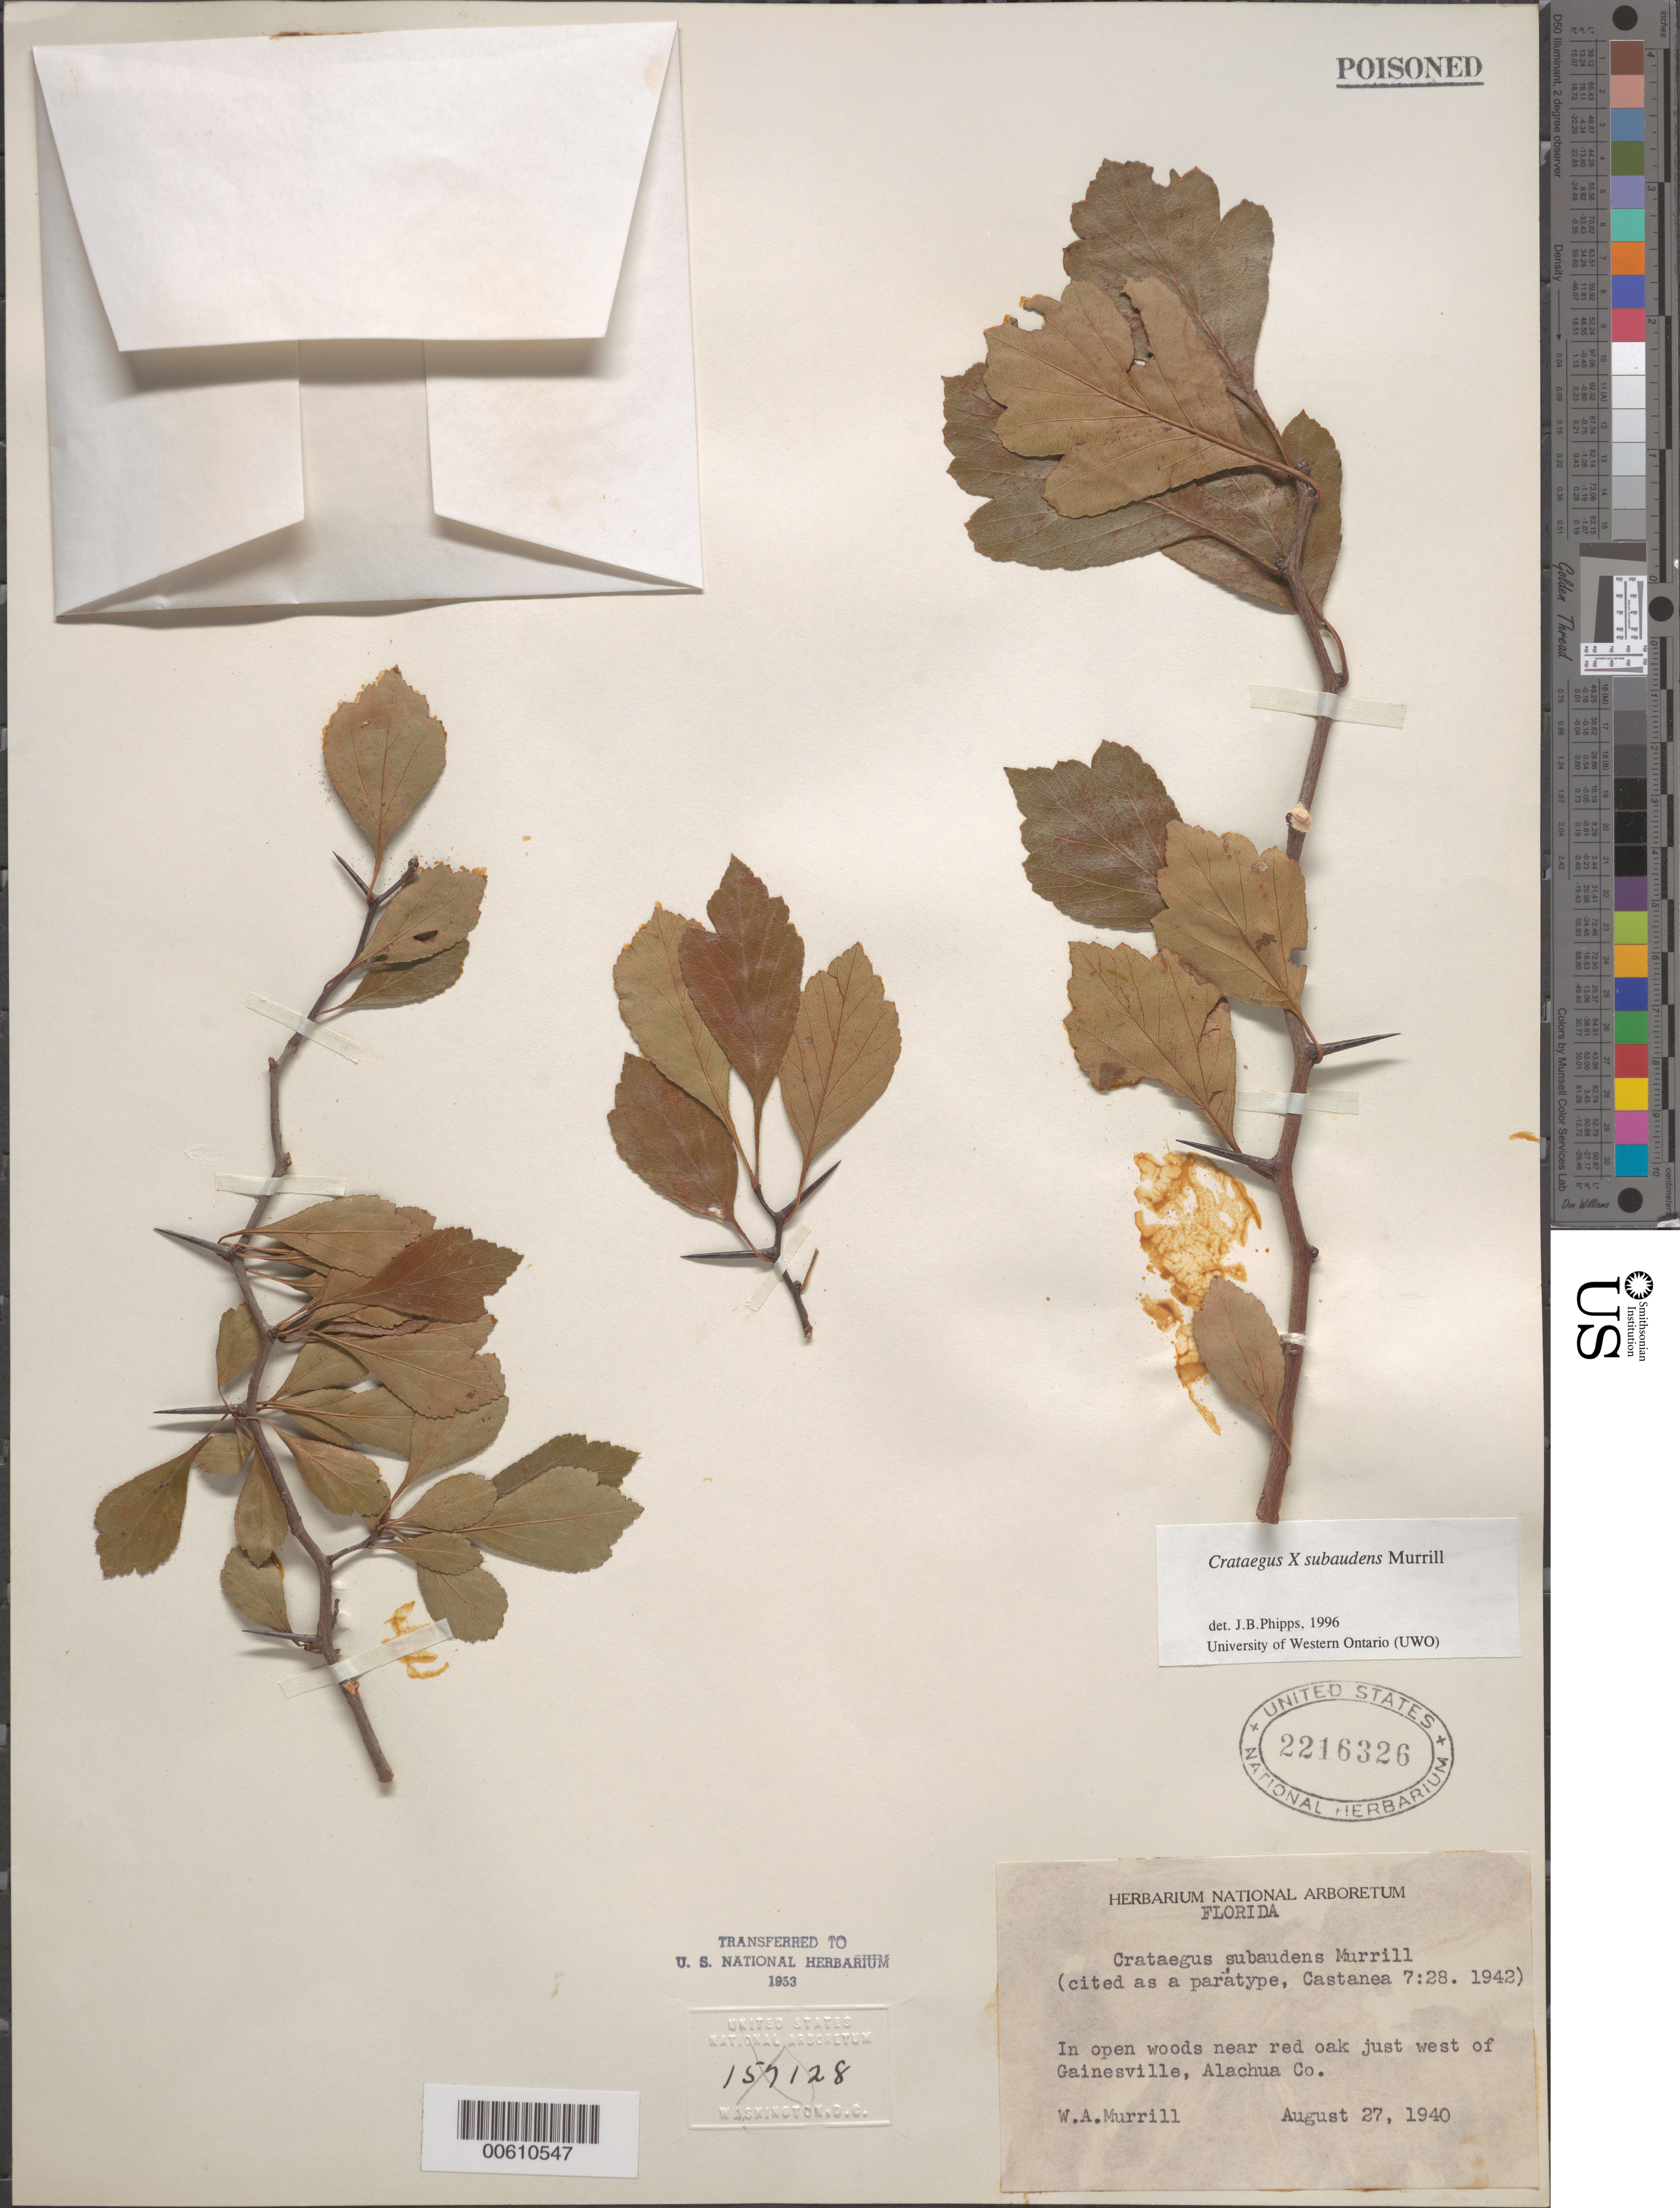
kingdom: Plantae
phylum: Tracheophyta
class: Magnoliopsida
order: Rosales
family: Rosaceae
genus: Crataegus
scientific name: Crataegus subaudens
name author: Murrill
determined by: Phipps, James B., (UWO), University of Western Ontario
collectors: W. A. Murrill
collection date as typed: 27 Aug 1940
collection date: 1940-08-27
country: United States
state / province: Florida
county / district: Alachua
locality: Just W of Gainesville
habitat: In open woods near red oak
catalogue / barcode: US 2216326